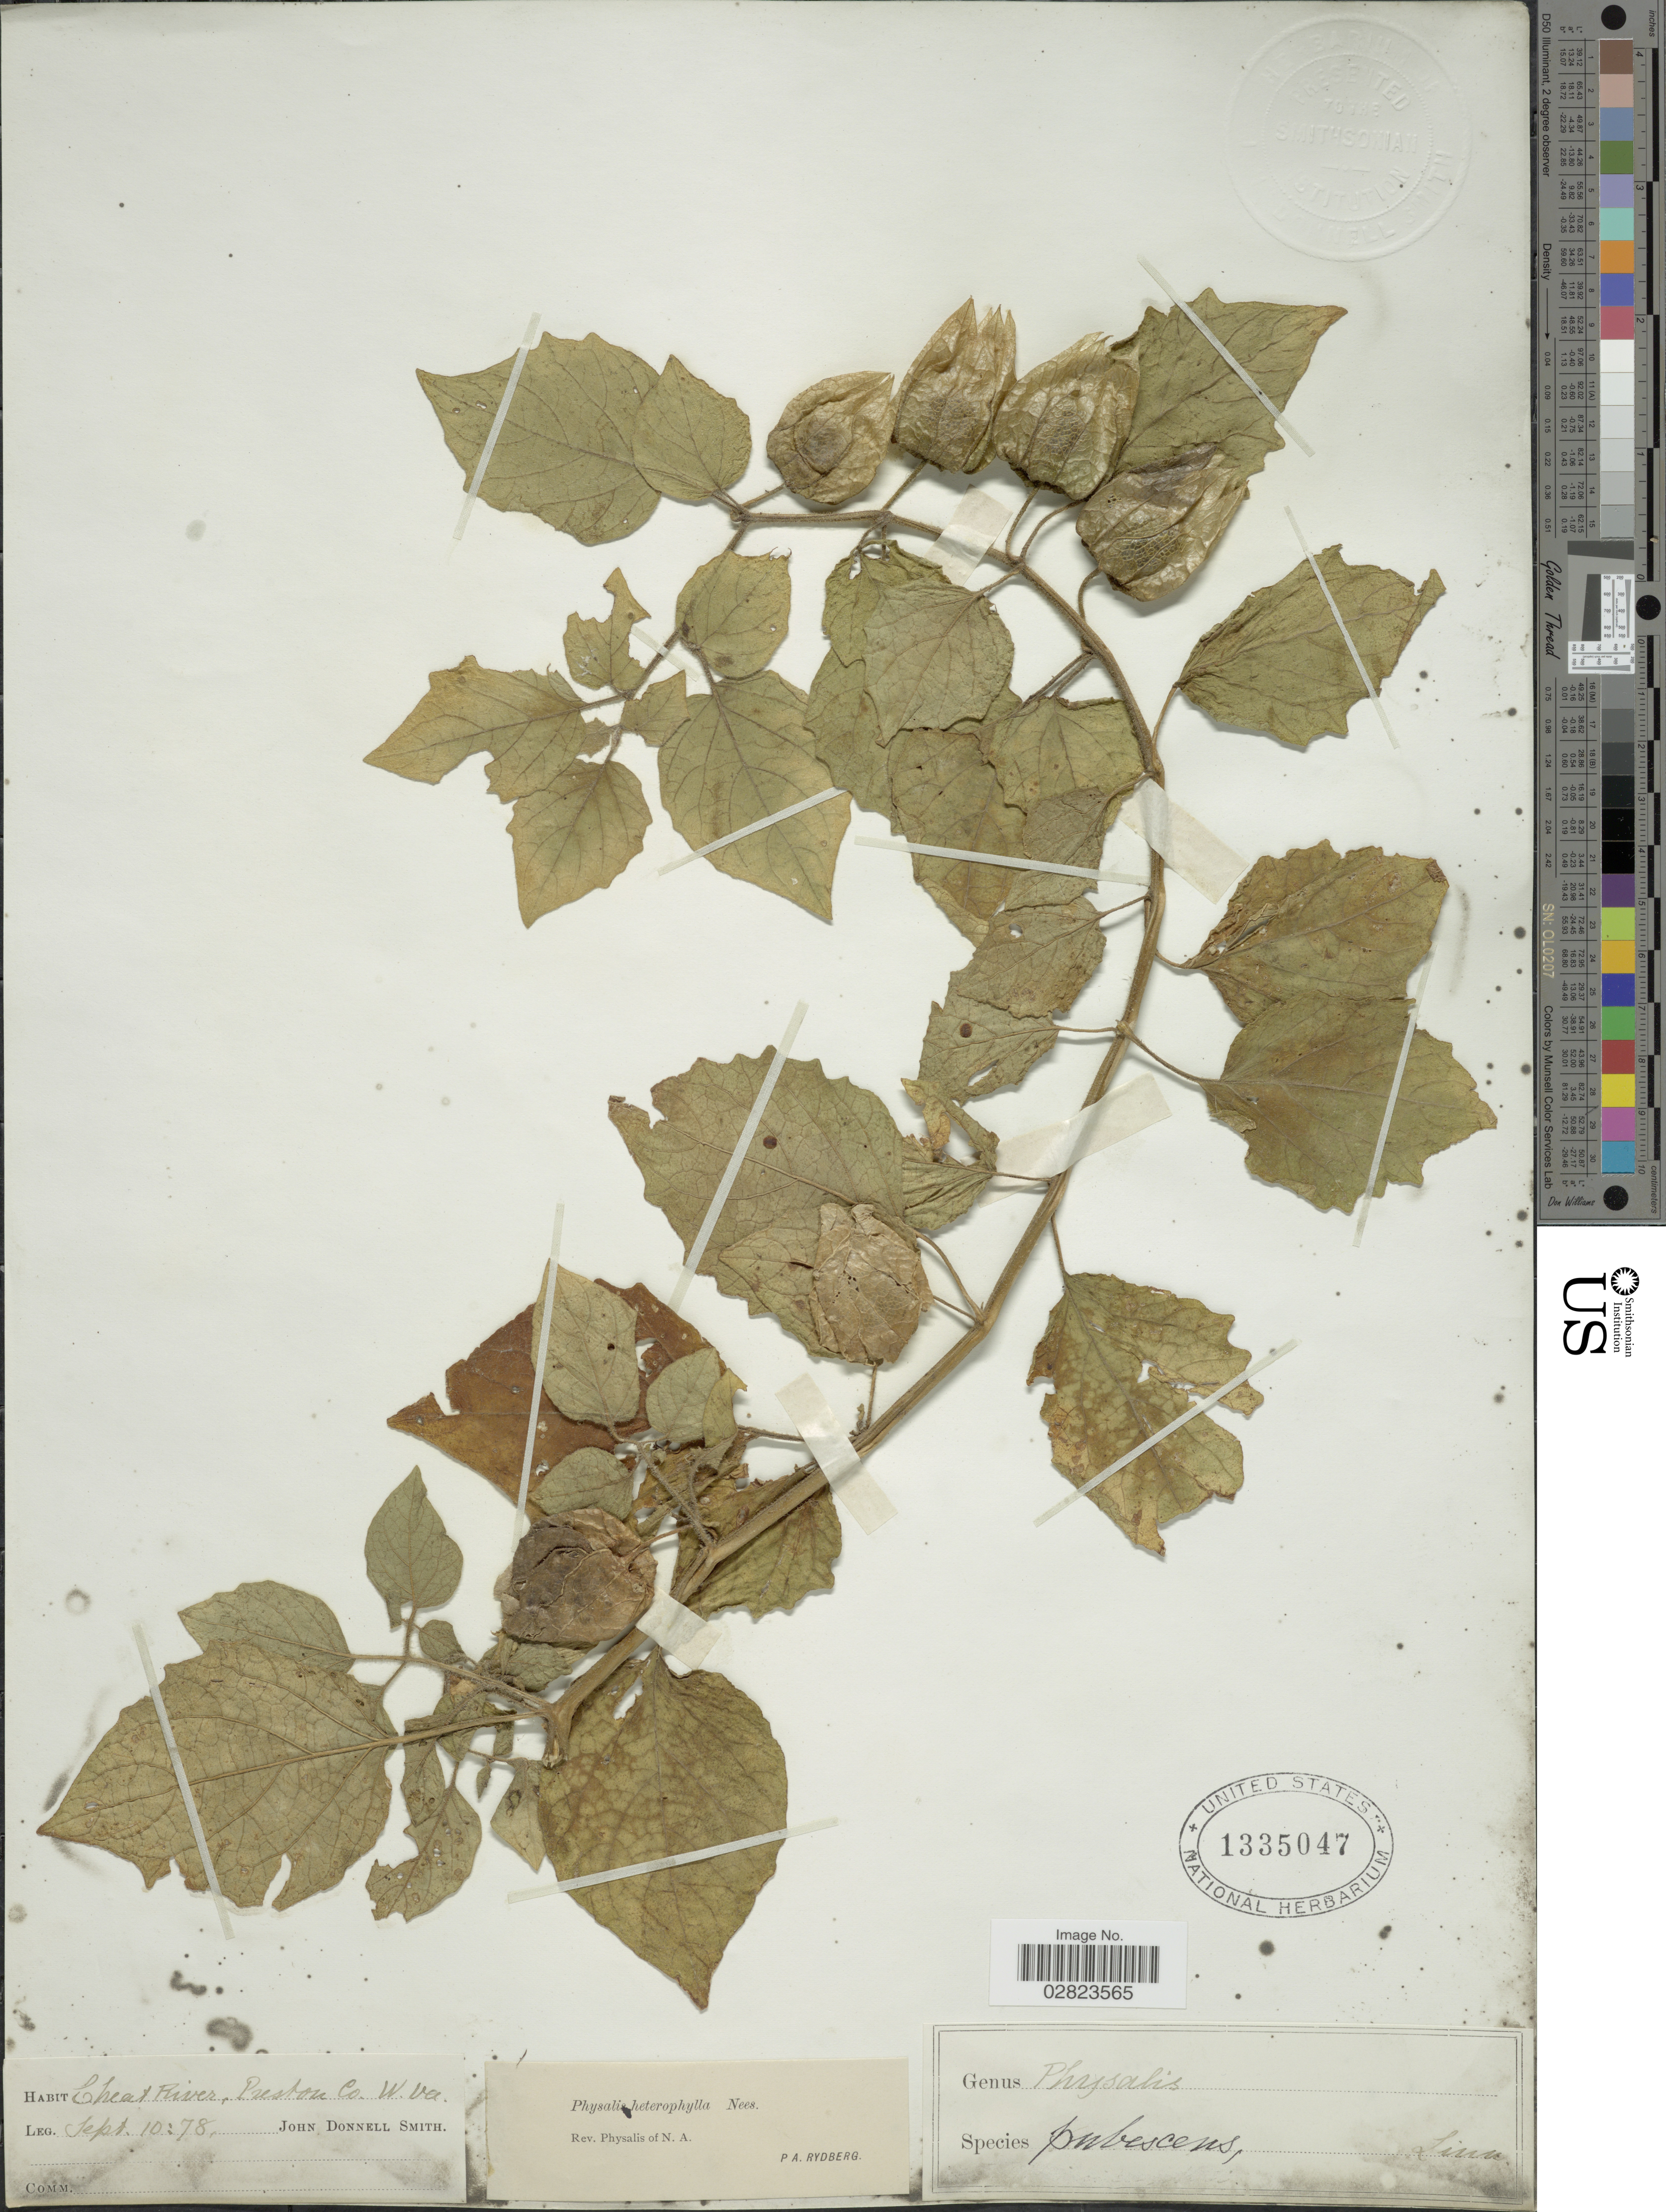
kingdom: Plantae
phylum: Tracheophyta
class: Magnoliopsida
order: Solanales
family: Solanaceae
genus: Physalis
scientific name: Physalis heterophylla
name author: Nees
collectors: J. Donnell Smith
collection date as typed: Transcribed d/m/y: 10/9/78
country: United States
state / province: West Virginia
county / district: Preston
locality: Cheat River, Preston Co.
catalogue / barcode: US 1335047